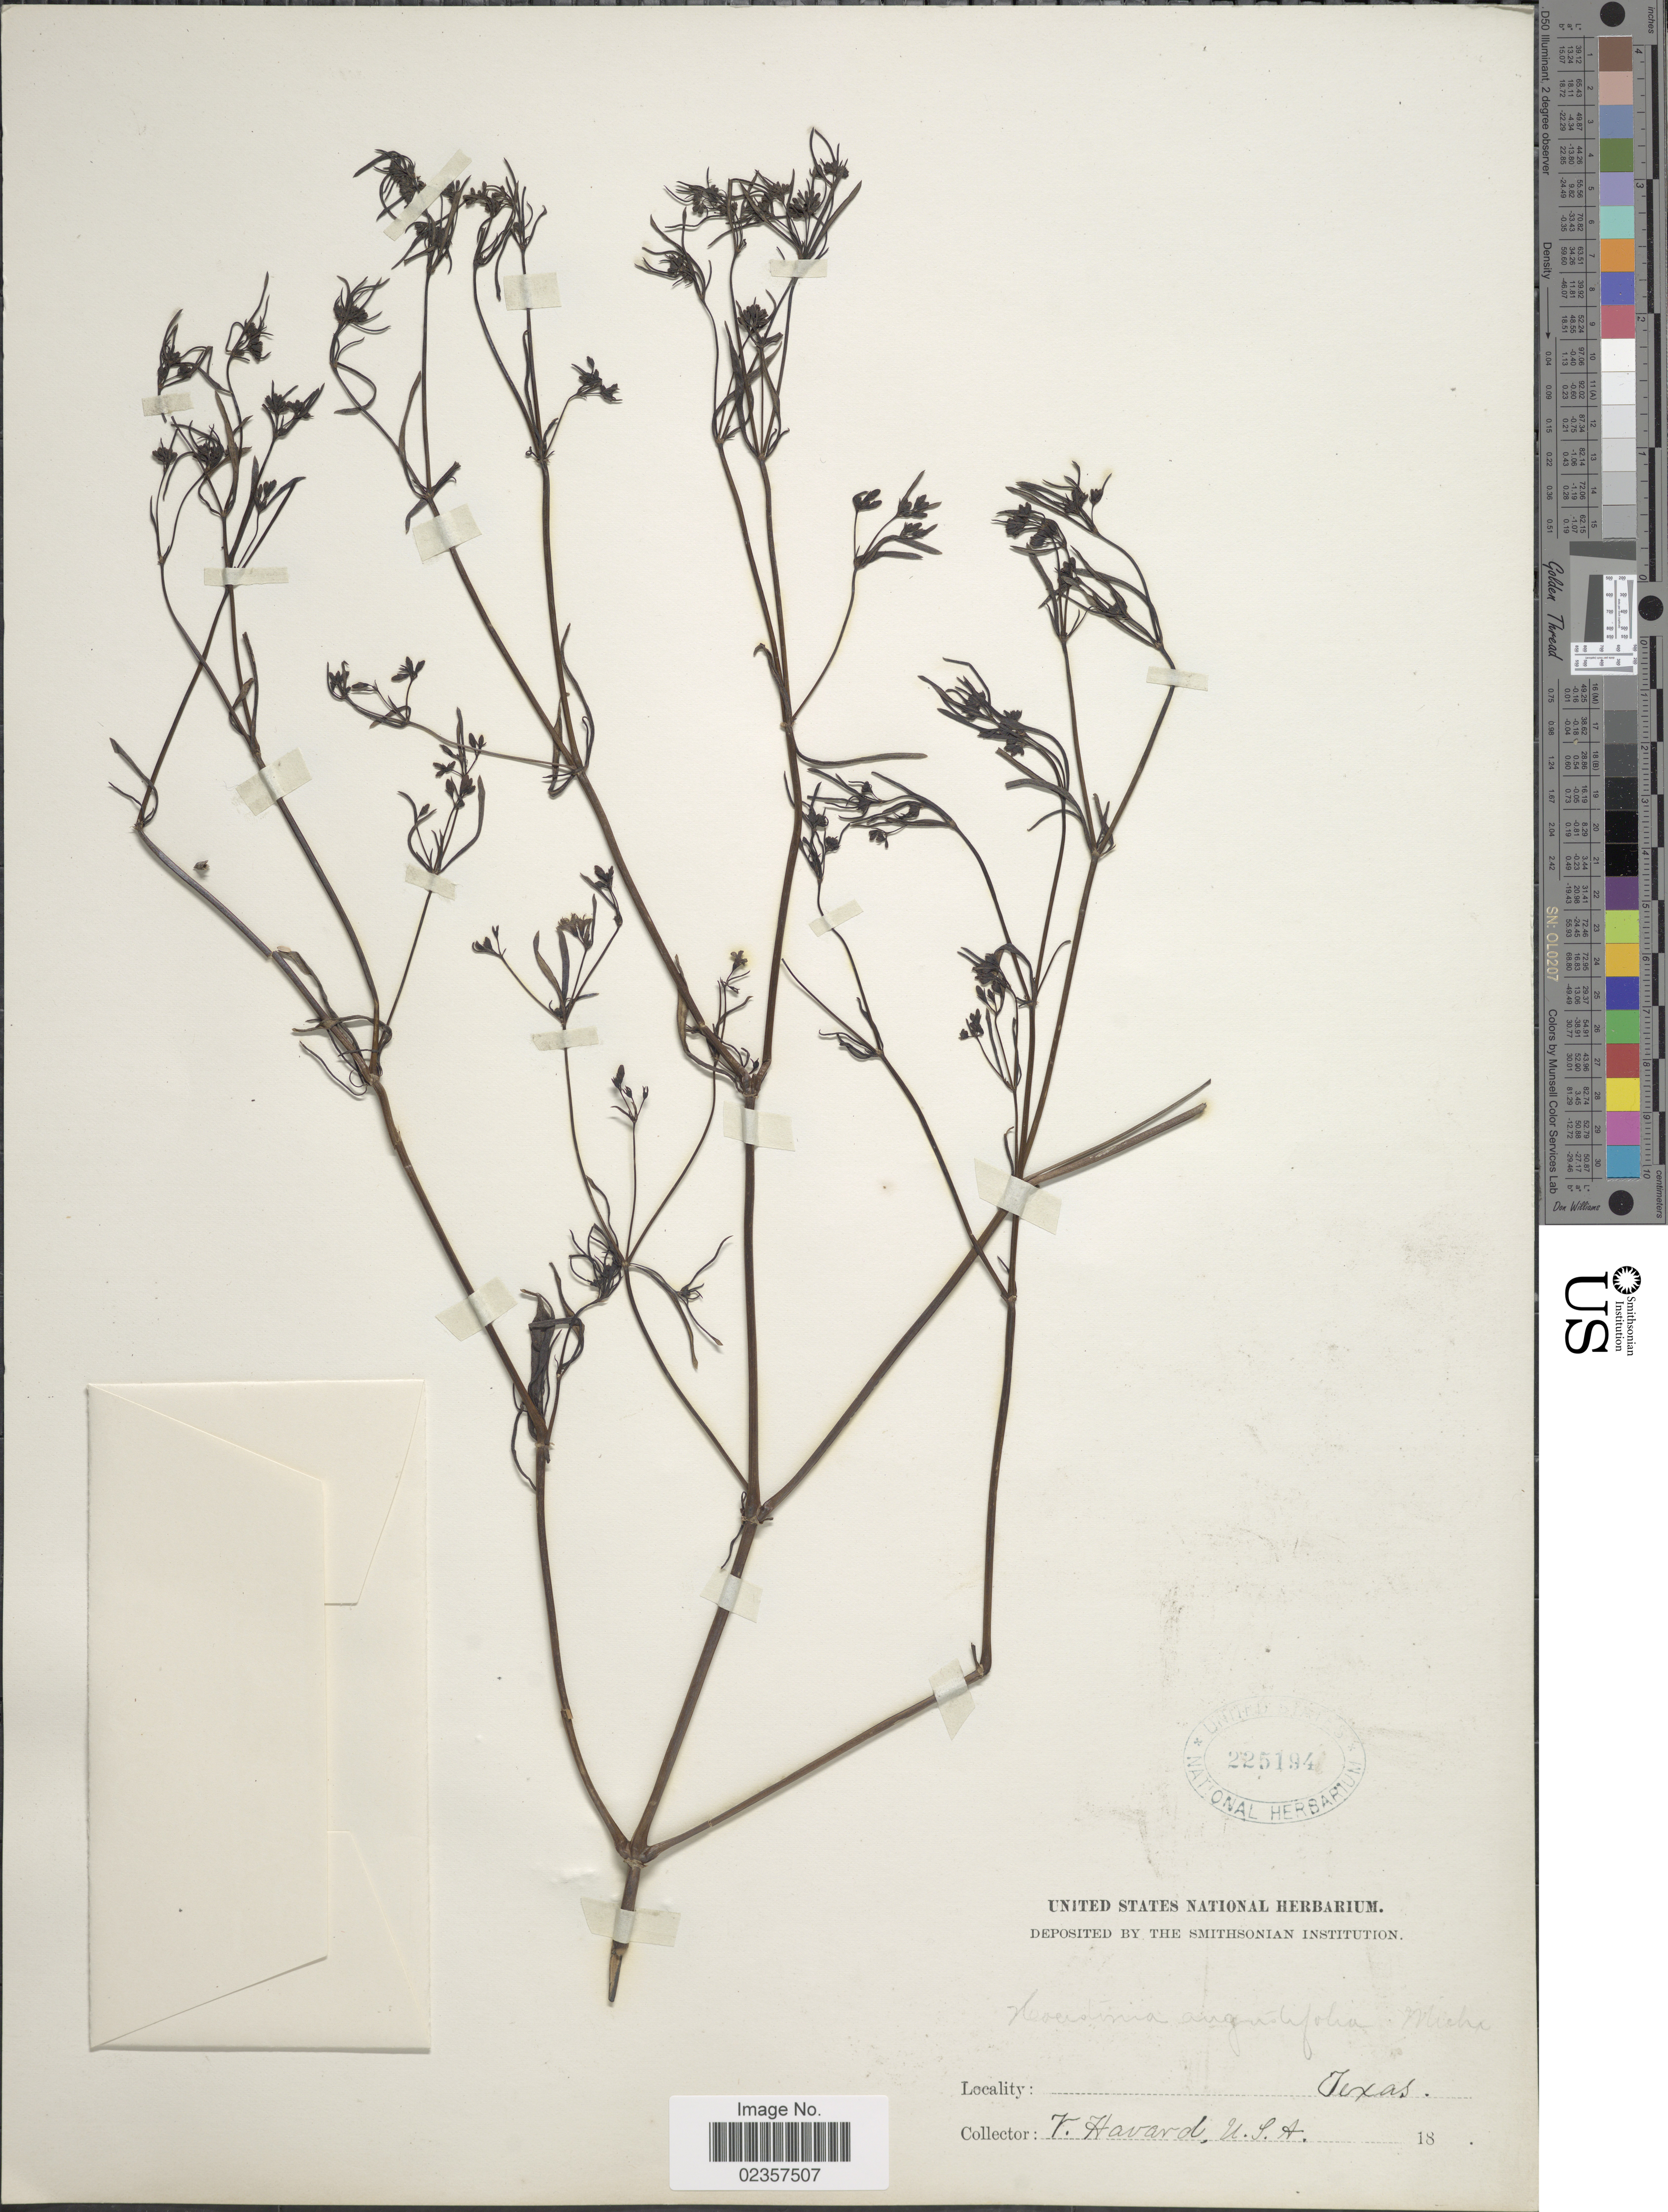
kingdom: Plantae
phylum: Tracheophyta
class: Magnoliopsida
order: Gentianales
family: Rubiaceae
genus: Houstonia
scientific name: Houstonia nigricans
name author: (Lam.) Fernald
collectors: V. Havard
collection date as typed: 18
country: United States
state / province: Texas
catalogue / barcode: US 225194